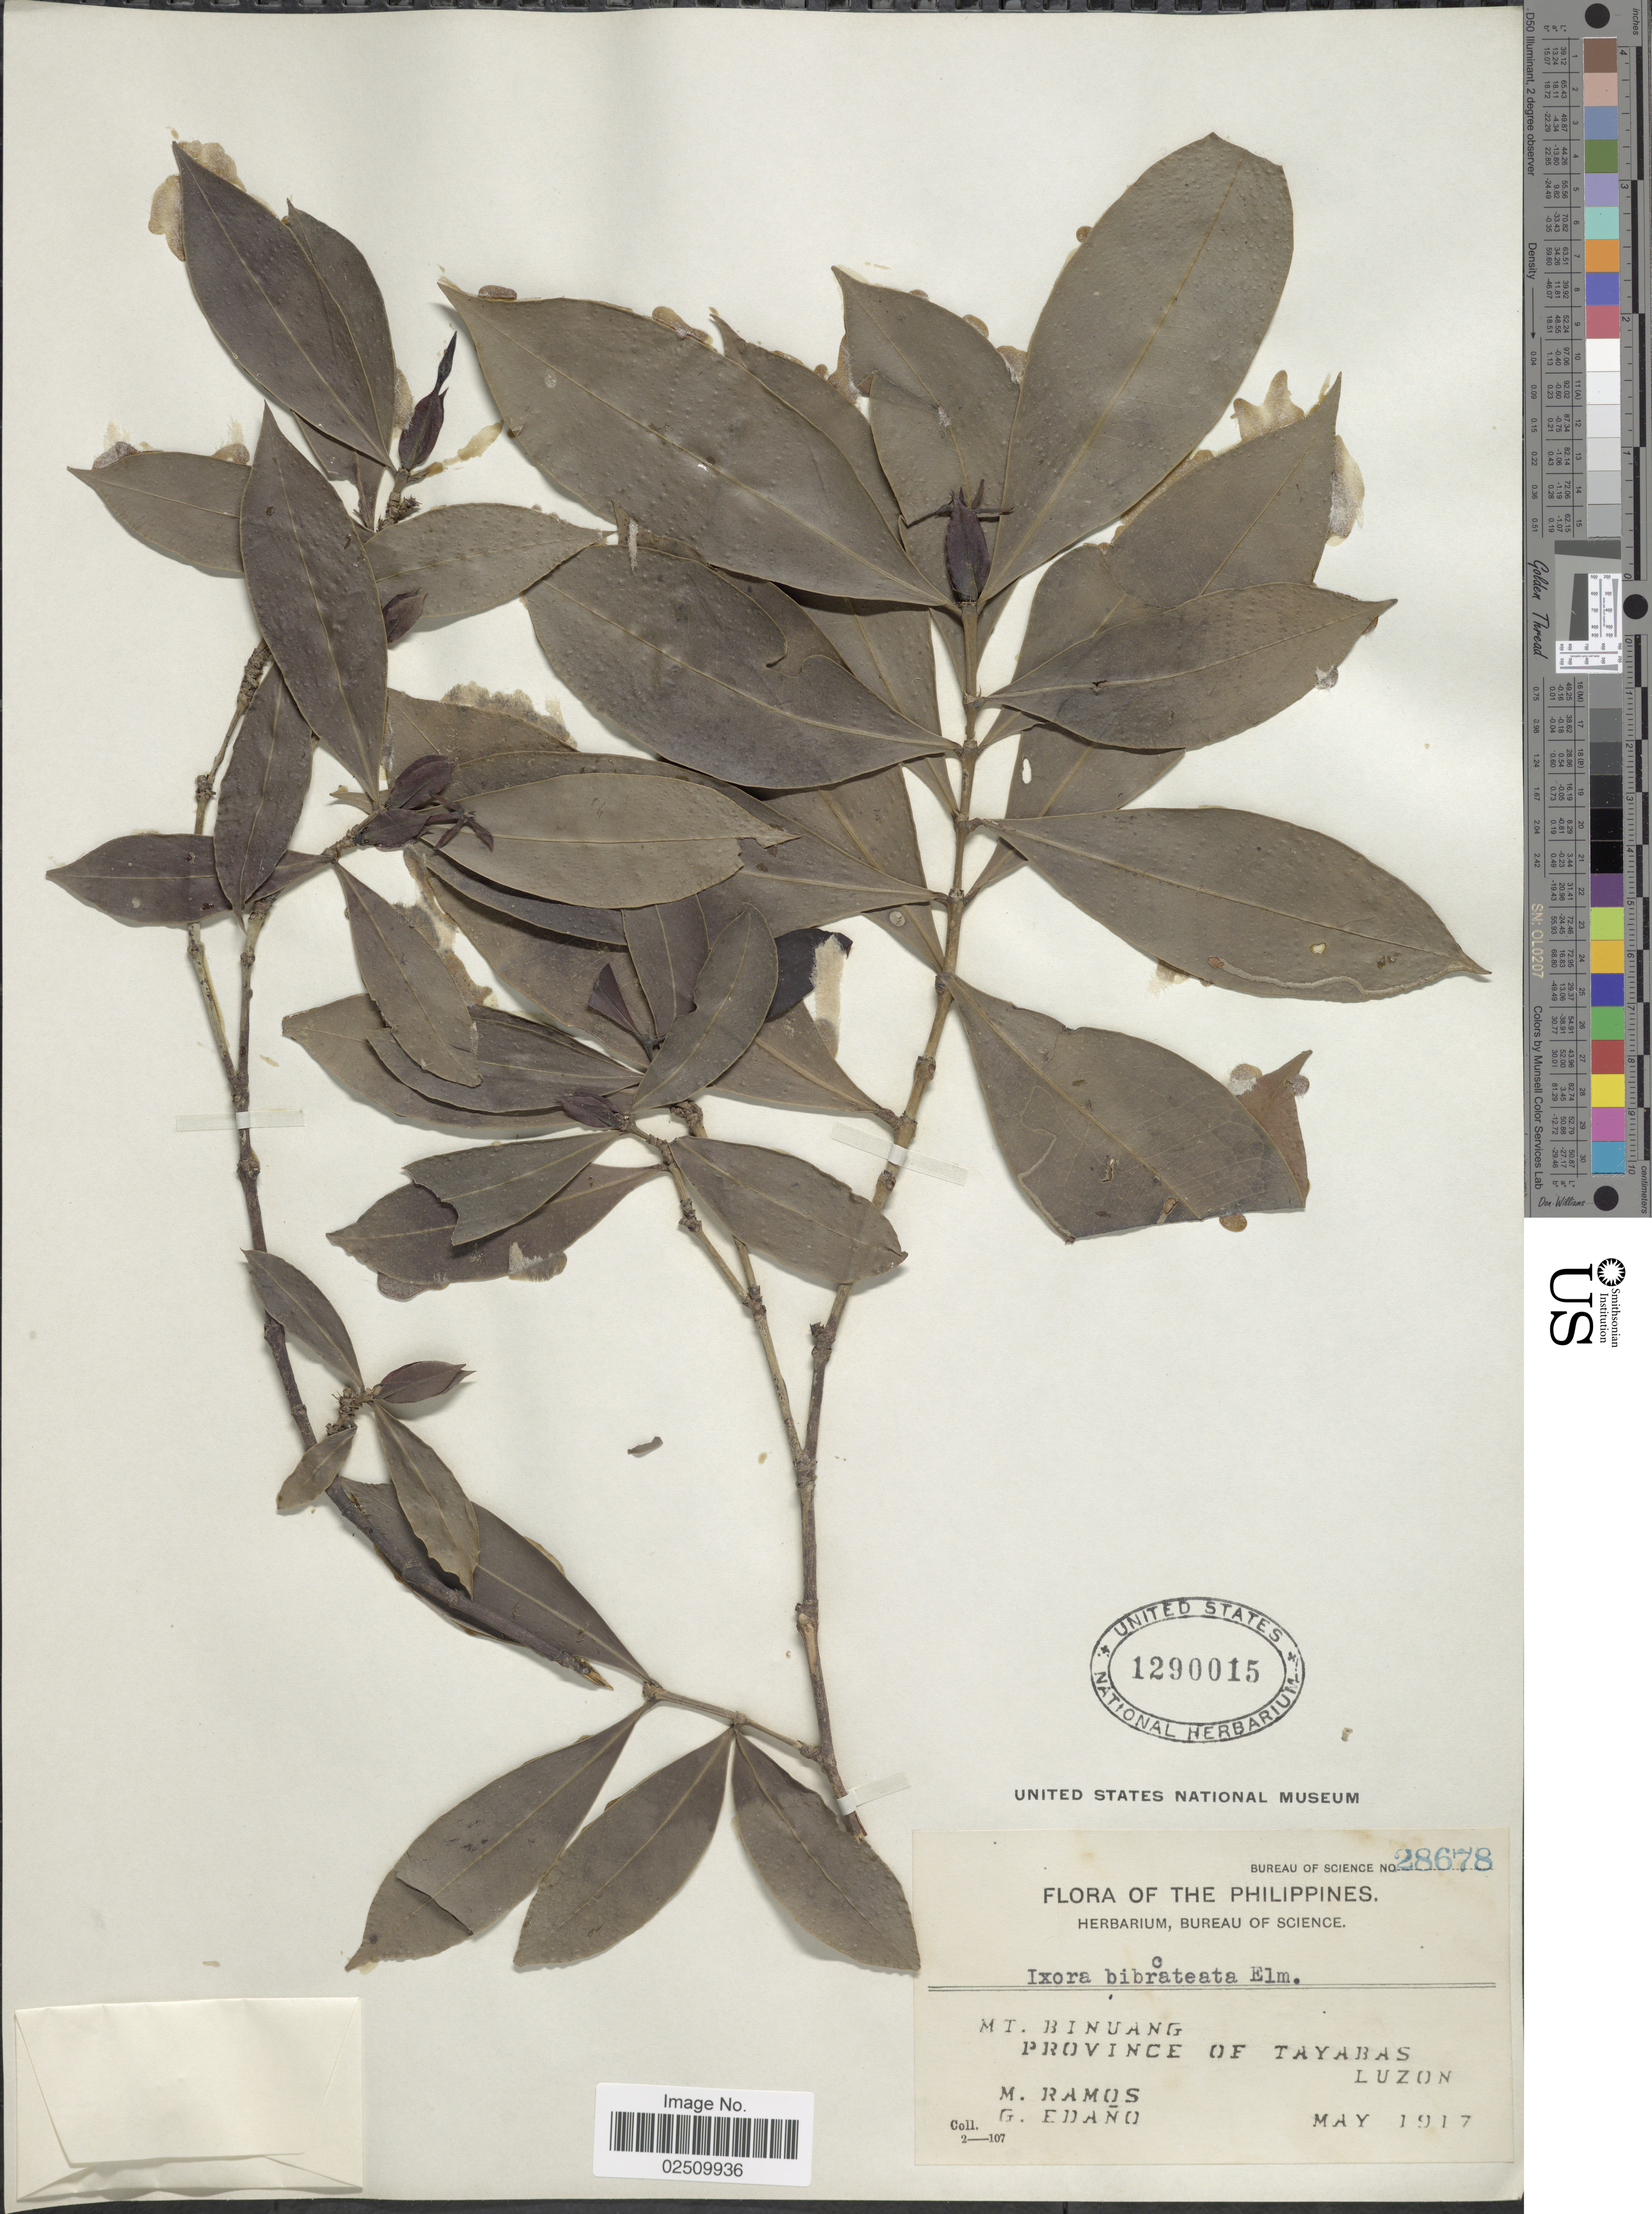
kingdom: Plantae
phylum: Tracheophyta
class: Magnoliopsida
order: Gentianales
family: Rubiaceae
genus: Ixora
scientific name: Ixora bibracteata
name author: Elmer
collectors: M. Ramos & G. Edaño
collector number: Bureau of Science 28678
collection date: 1917-05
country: Philippines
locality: Mt. Binuang. Province of Tayabas. Luzon.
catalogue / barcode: US 1290015